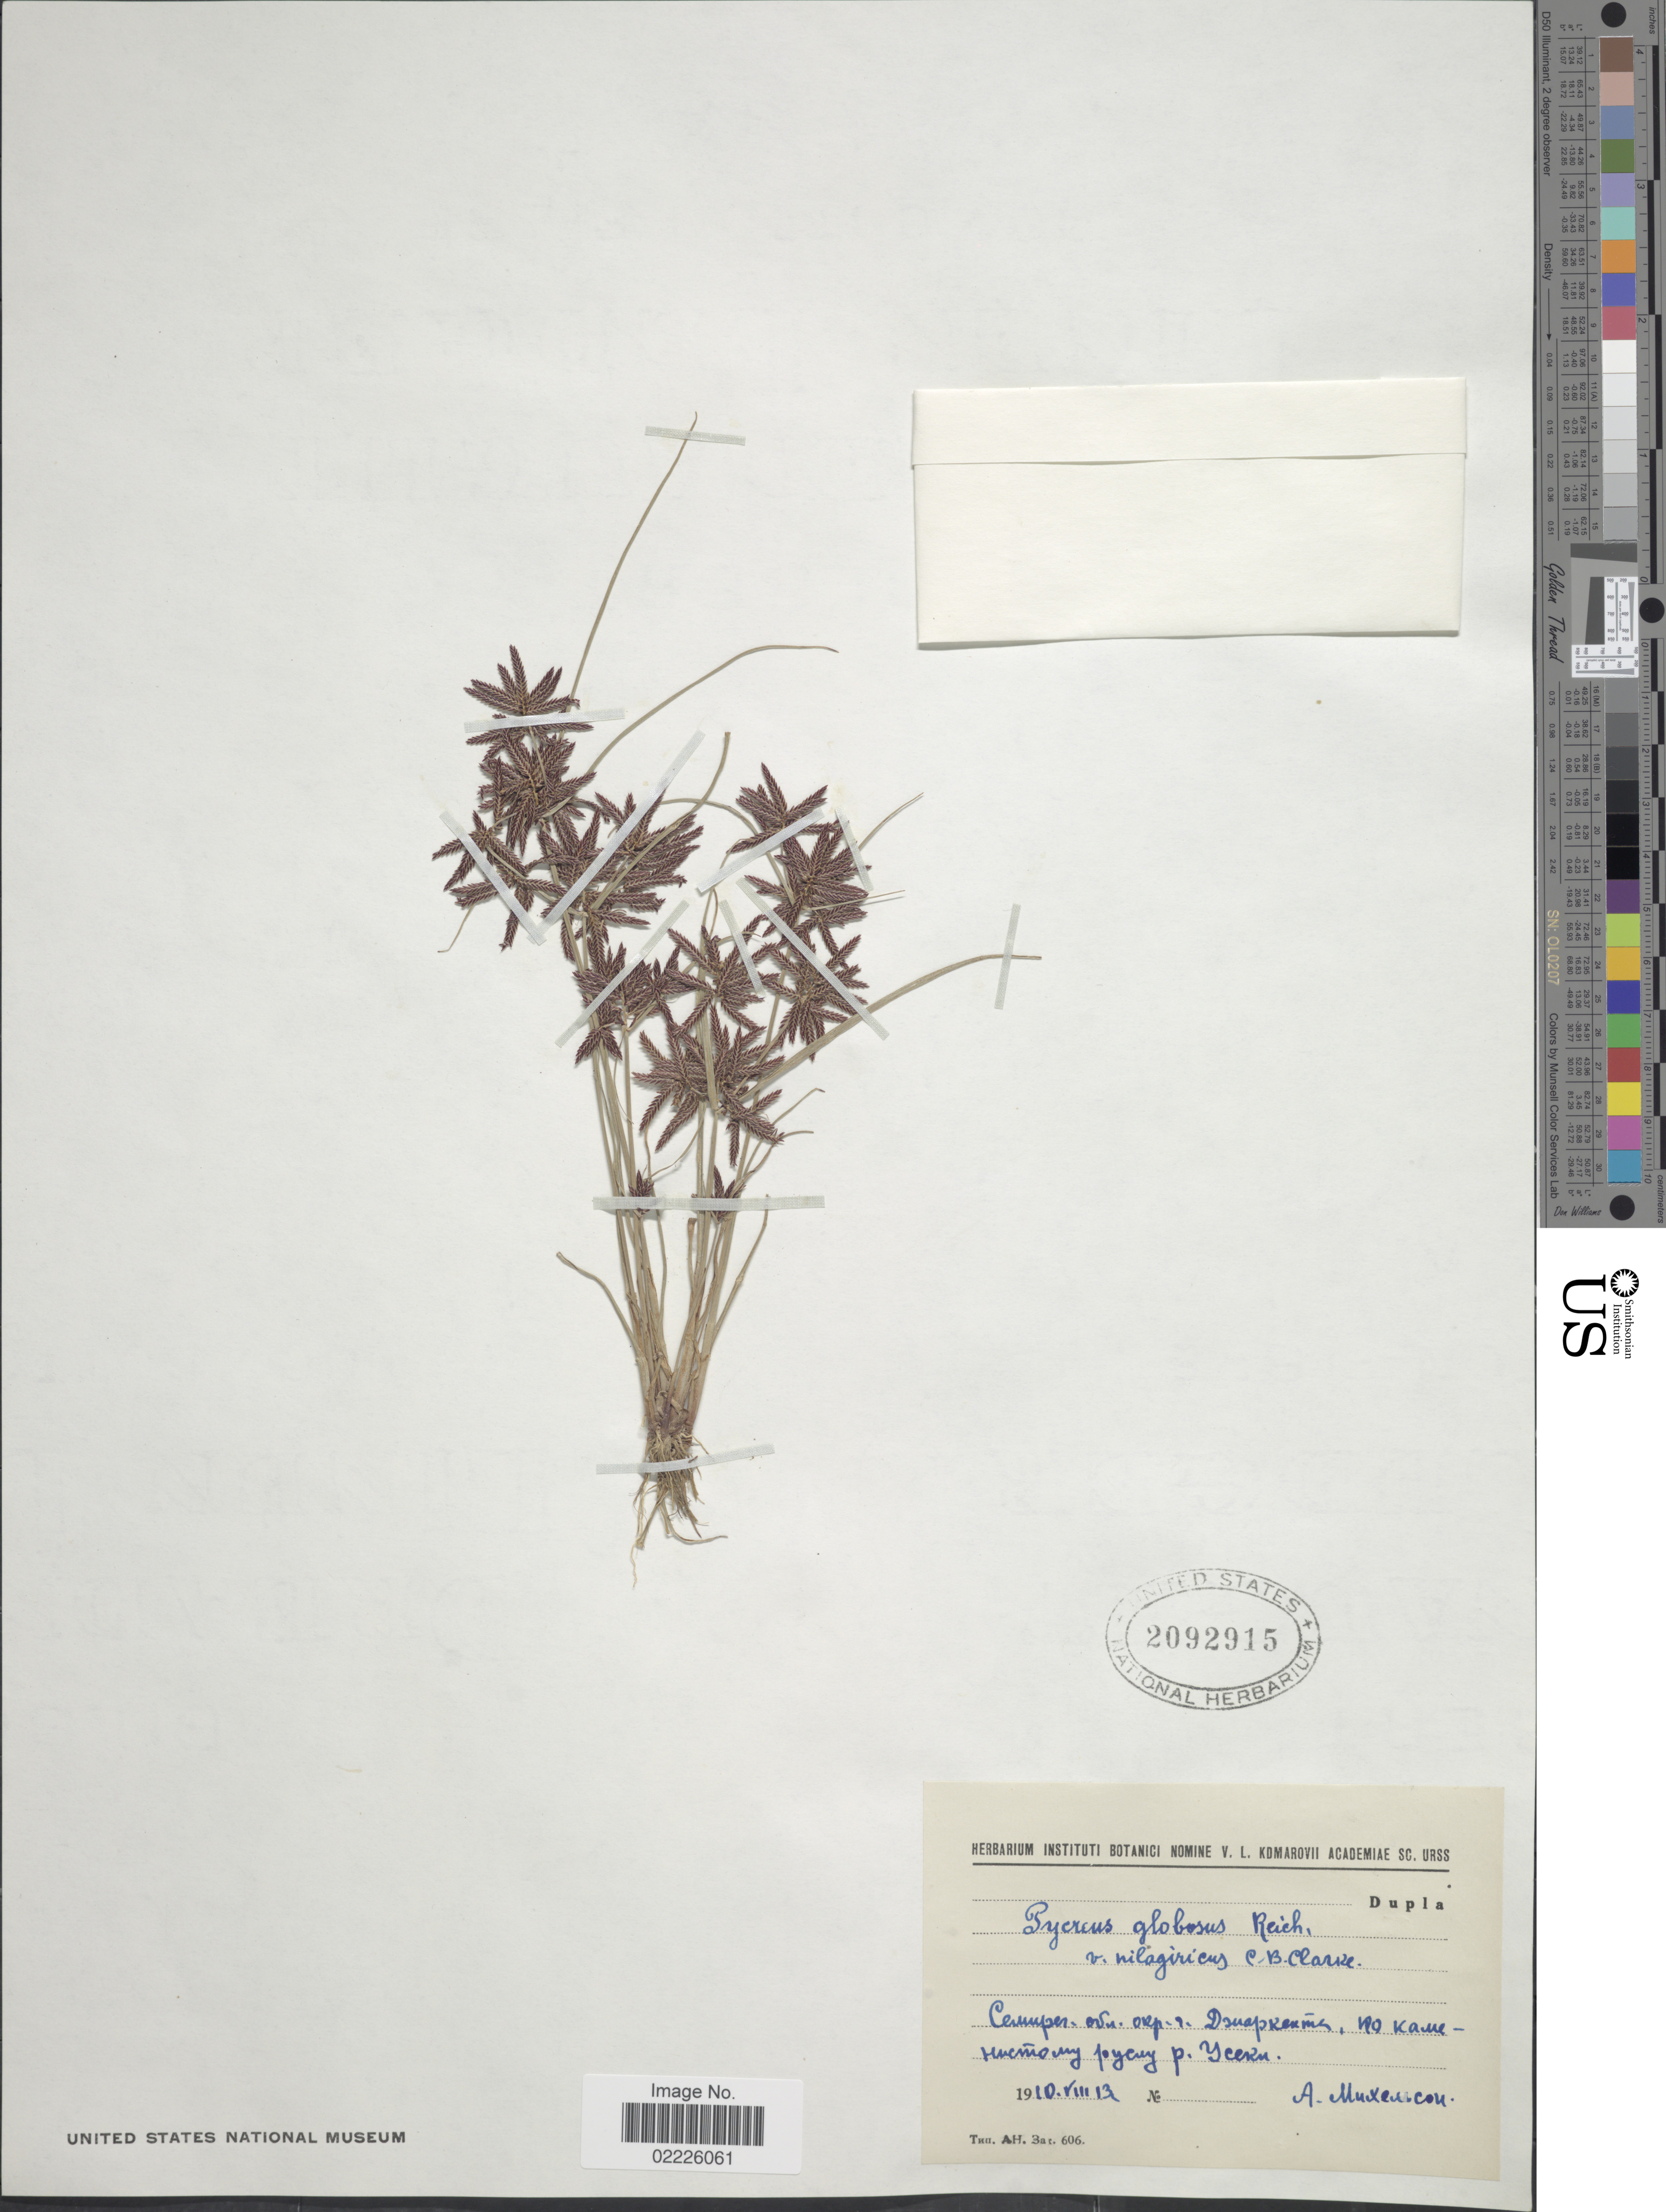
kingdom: Plantae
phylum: Tracheophyta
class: Liliopsida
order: Poales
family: Cyperaceae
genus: Cyperus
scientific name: Cyperus flavidus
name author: Retz.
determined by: Strong, Mark T., (BOT), Smithsonian Institution - National Museum of Natural History (UNITED STATES)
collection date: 1910-08-13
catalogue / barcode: US 2092915